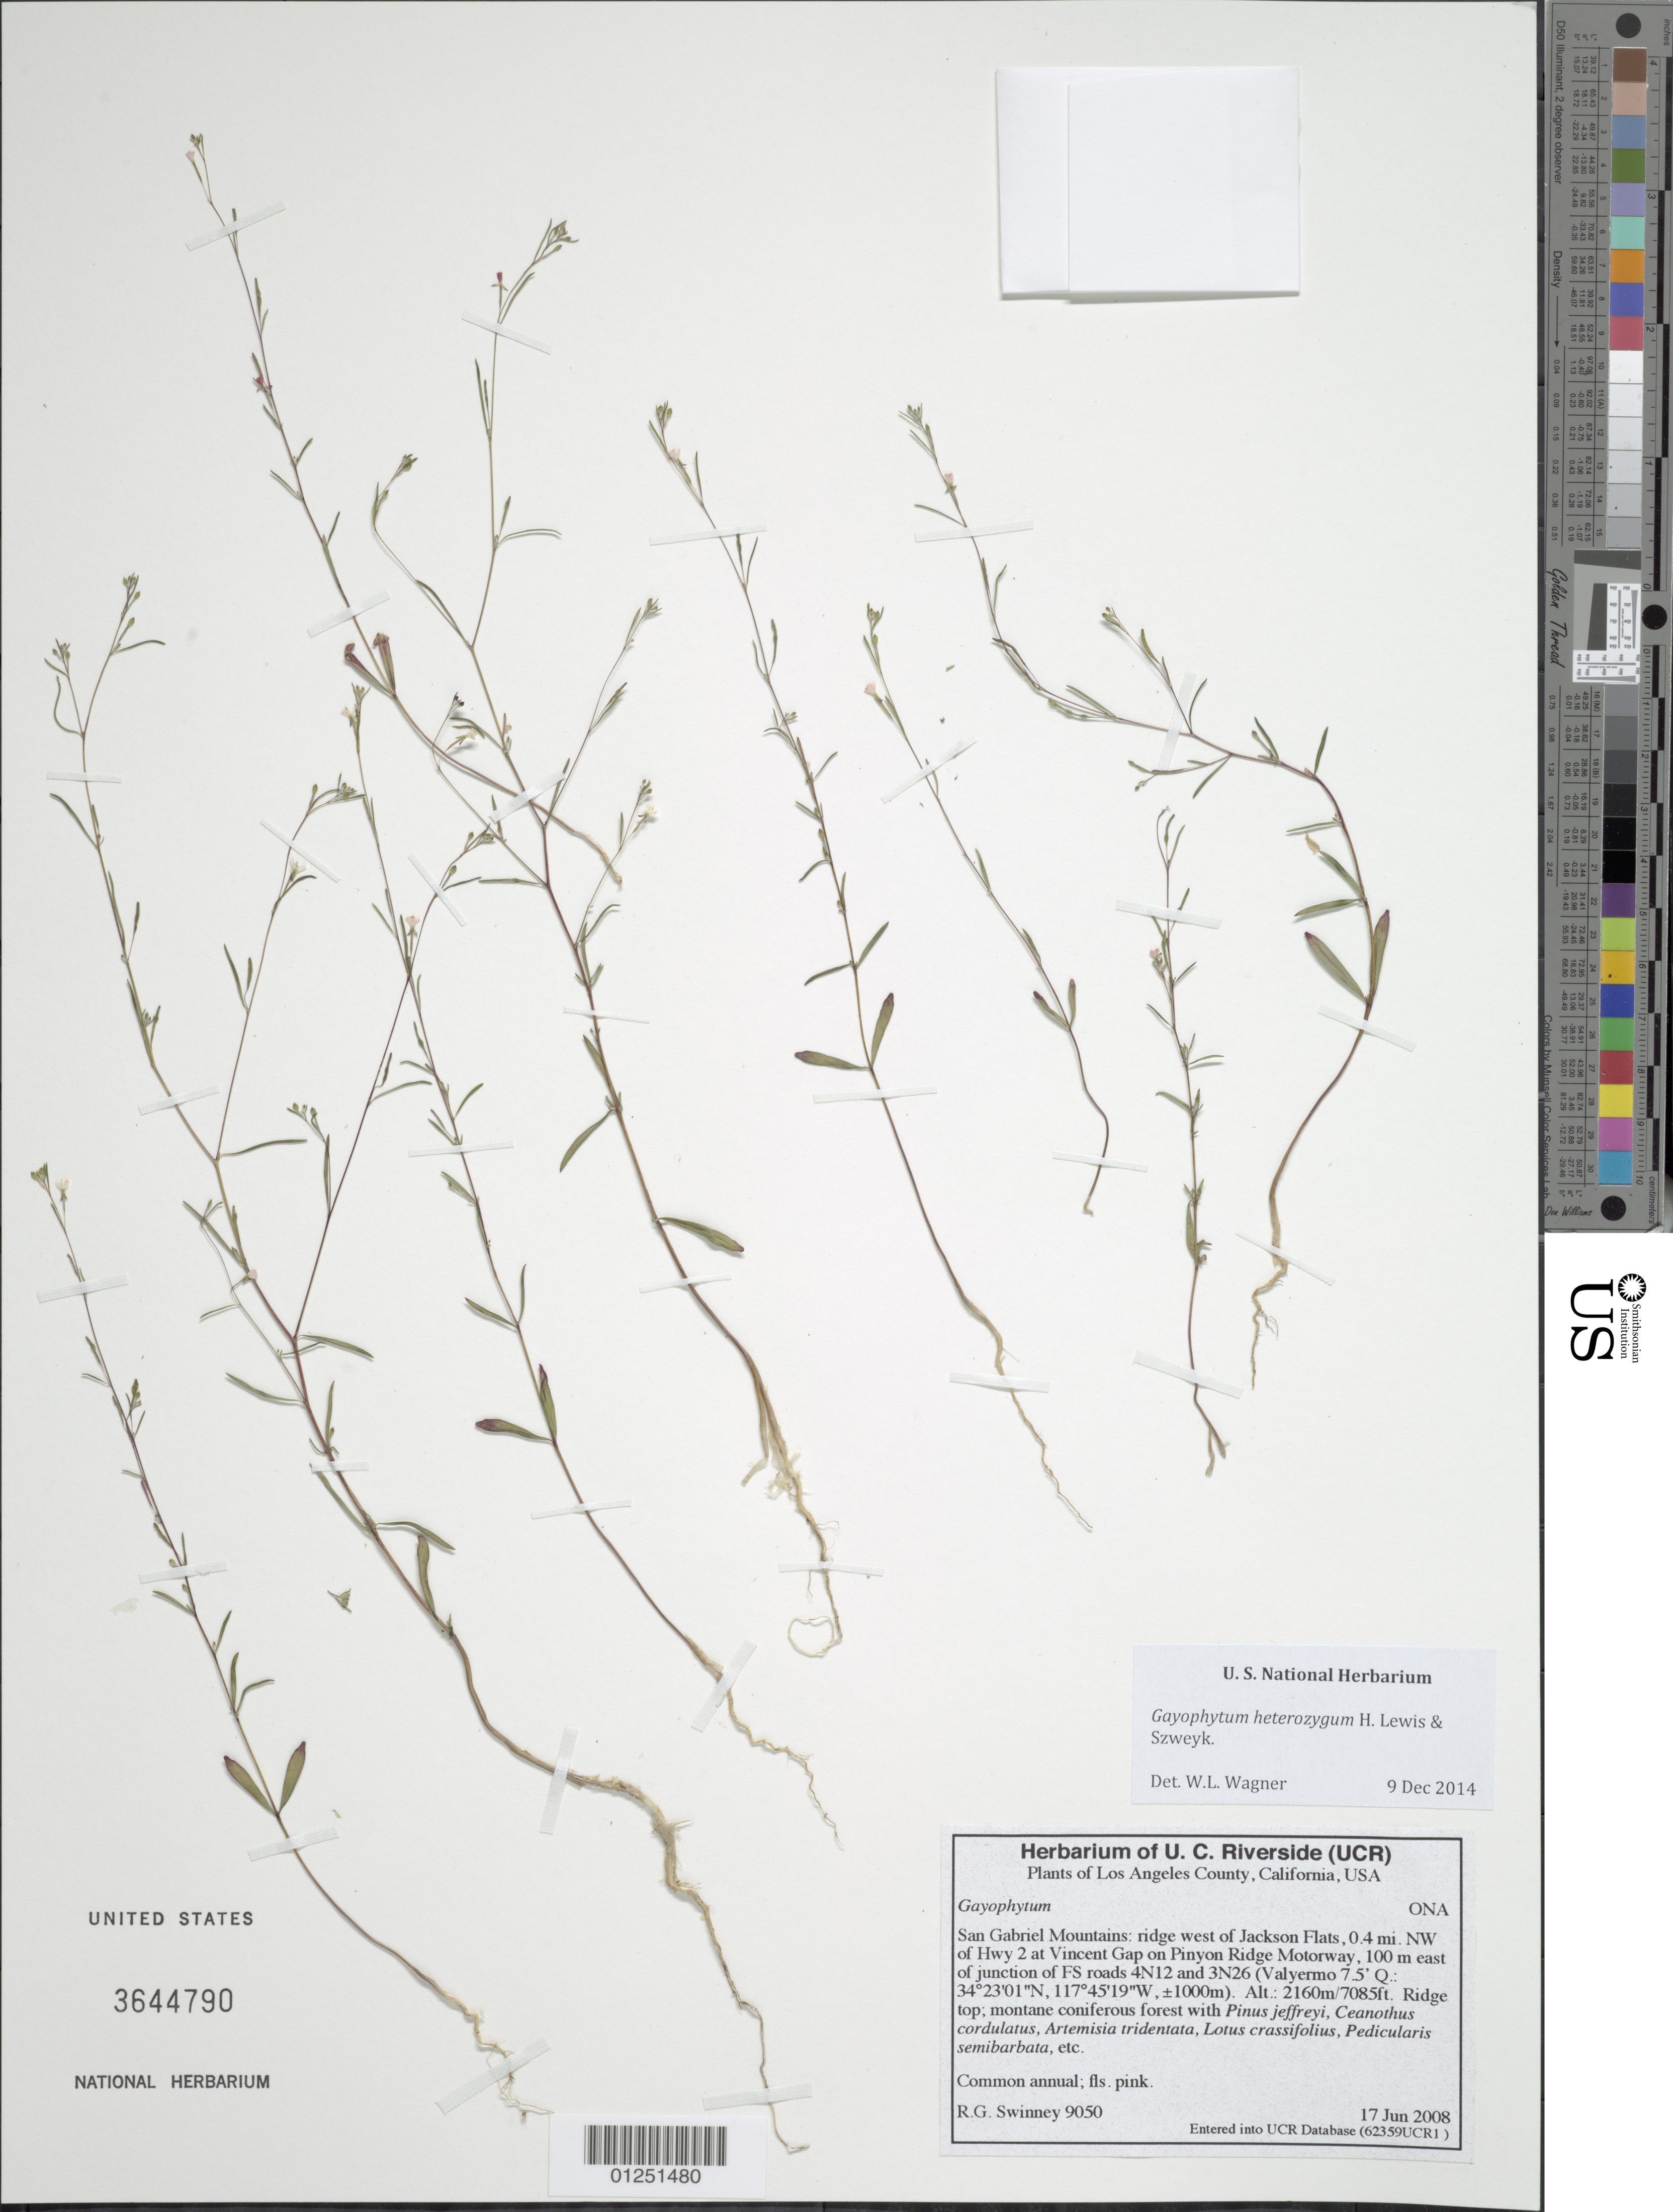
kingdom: Plantae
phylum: Tracheophyta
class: Magnoliopsida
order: Myrtales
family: Onagraceae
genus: Gayophytum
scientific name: Gayophytum heterozygum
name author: F. H. Lewis & Szweyk.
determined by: Wagner, W. L., (BOT), Smithsonian Institution - National Museum of Natural History (UNITED STATES)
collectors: R. Swinney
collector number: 9050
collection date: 2008-06-17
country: United States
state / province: California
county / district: Los Angeles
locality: San Gabriel Mountains, ridge west of Jackson Flats, 0.4 mi NW of Hwy. 2 at Vincent Gap on Pinyon Ridge Motorway, 100 m east of junction of FS roads 4N12 and 3N26 (Valyermo 7.5' Q).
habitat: Ridge top, montane coniferous forest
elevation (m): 2160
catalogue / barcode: US 3644790